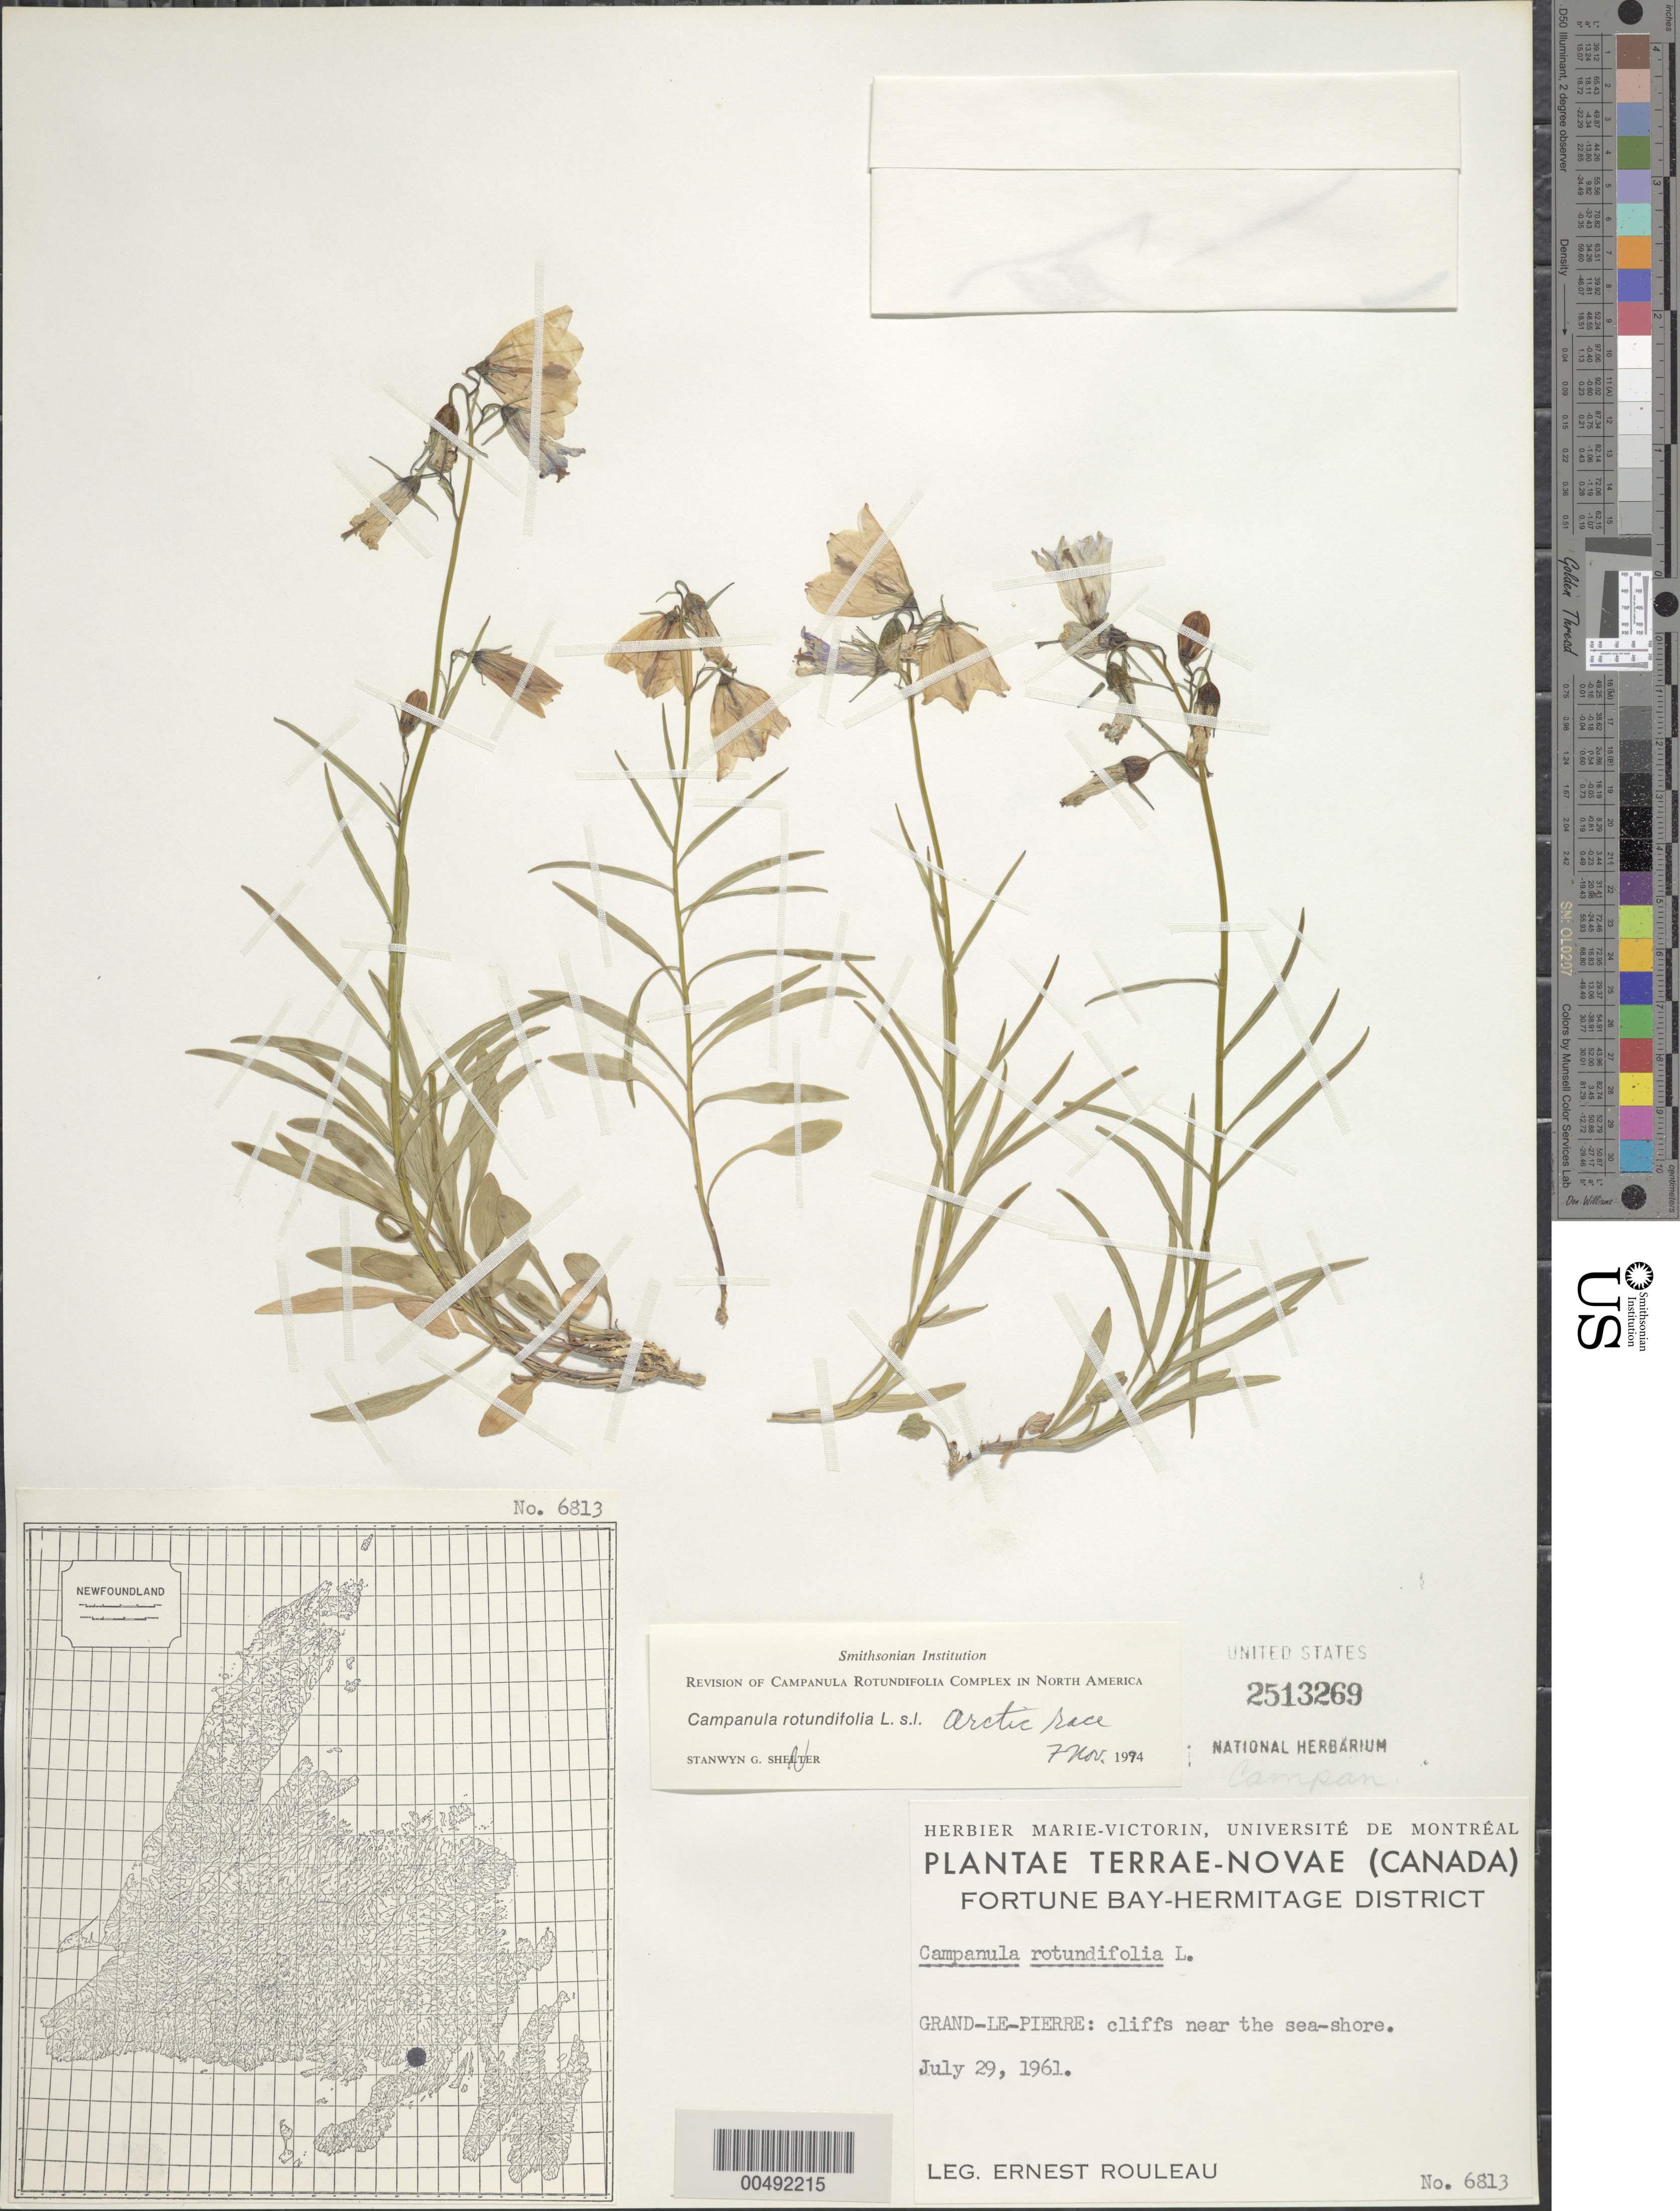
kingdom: Plantae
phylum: Tracheophyta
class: Magnoliopsida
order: Asterales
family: Campanulaceae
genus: Campanula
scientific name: Campanula rotundifolia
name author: L.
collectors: E. Rouleau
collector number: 6813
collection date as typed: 29 Jul 1961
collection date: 1961-07-29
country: Canada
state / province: Newfoundland and Labrador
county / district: Fortune Bay-Hermitage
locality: Fortune Bay - Hermitage District, Grand-le-Pierre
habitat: cliffs near the seashore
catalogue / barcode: US 2513269